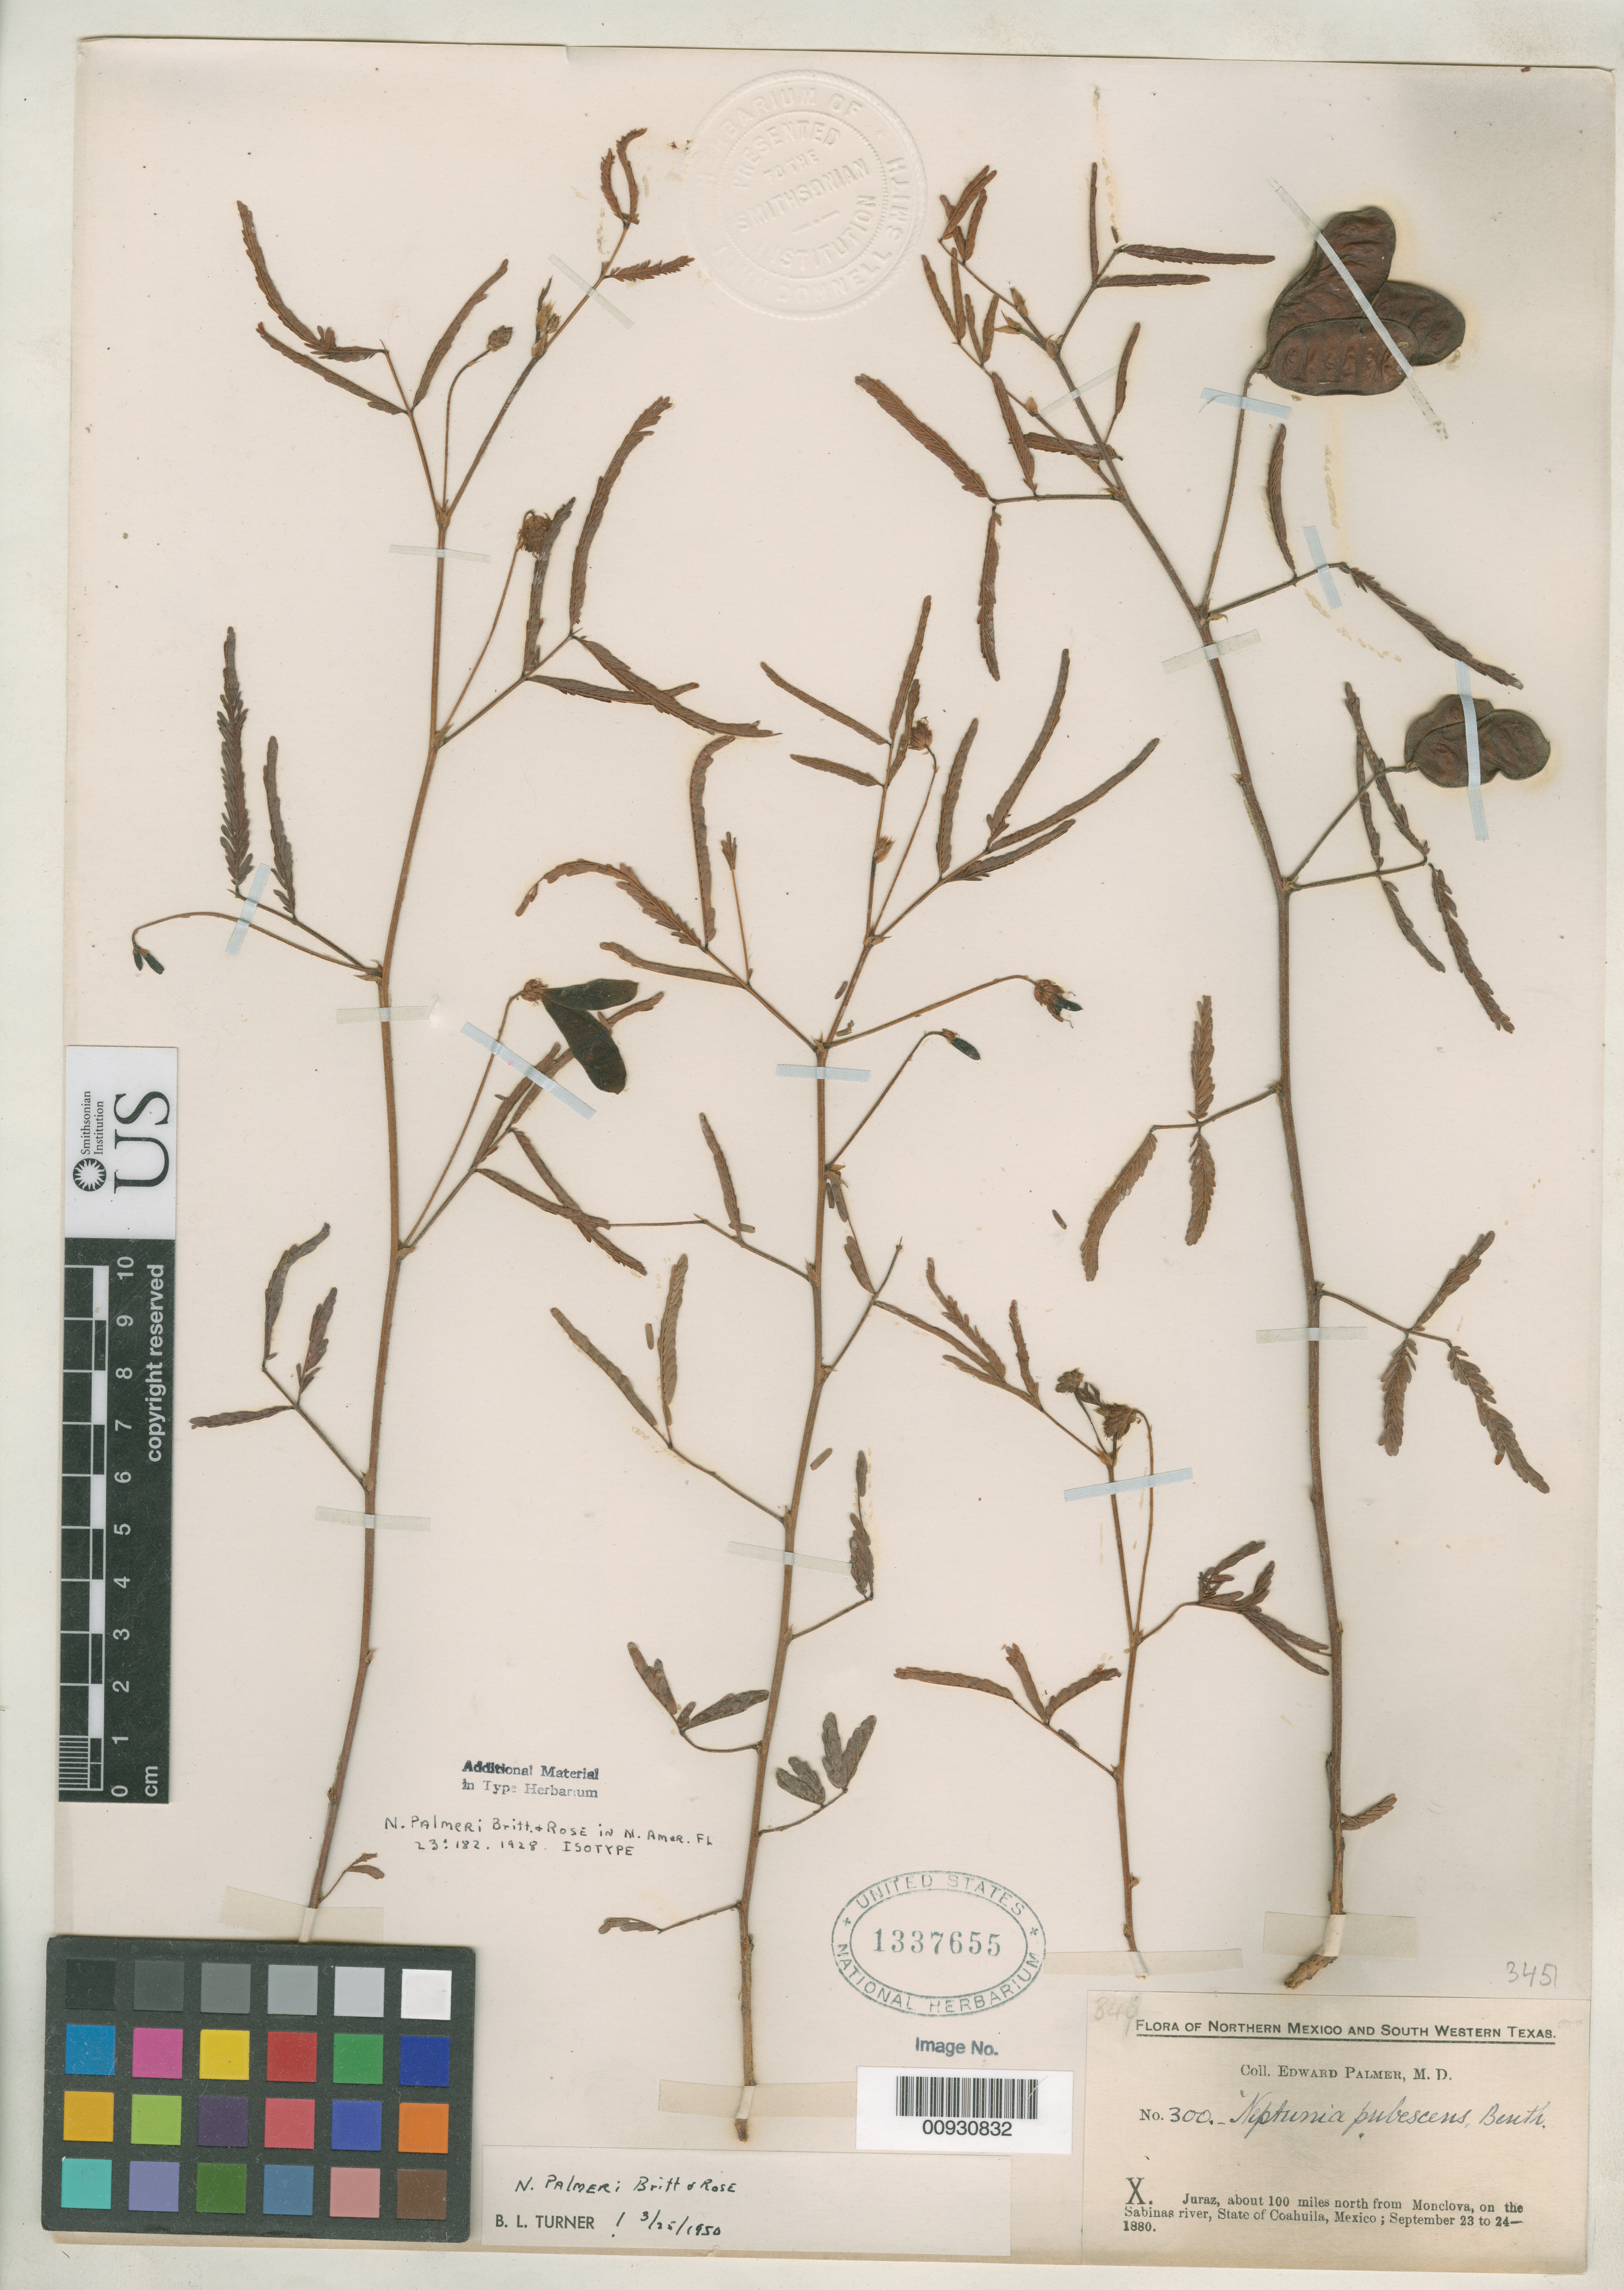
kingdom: Plantae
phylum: Tracheophyta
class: Magnoliopsida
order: Fabales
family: Fabaceae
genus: Neptunia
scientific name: Neptunia palmeri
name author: Britton & Rose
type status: Isotype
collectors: E. Palmer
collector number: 300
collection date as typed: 23 Sep 1880 to 24 Sep 1880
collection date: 1880-09-23/1880-09-24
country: Mexico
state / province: Coahuila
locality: Juraz. About 100 miles North from Monclova, on the Sabinas River.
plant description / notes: [Holo]type is at NY as cited by B.L. Turner, 1951.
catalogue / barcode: US 1337655